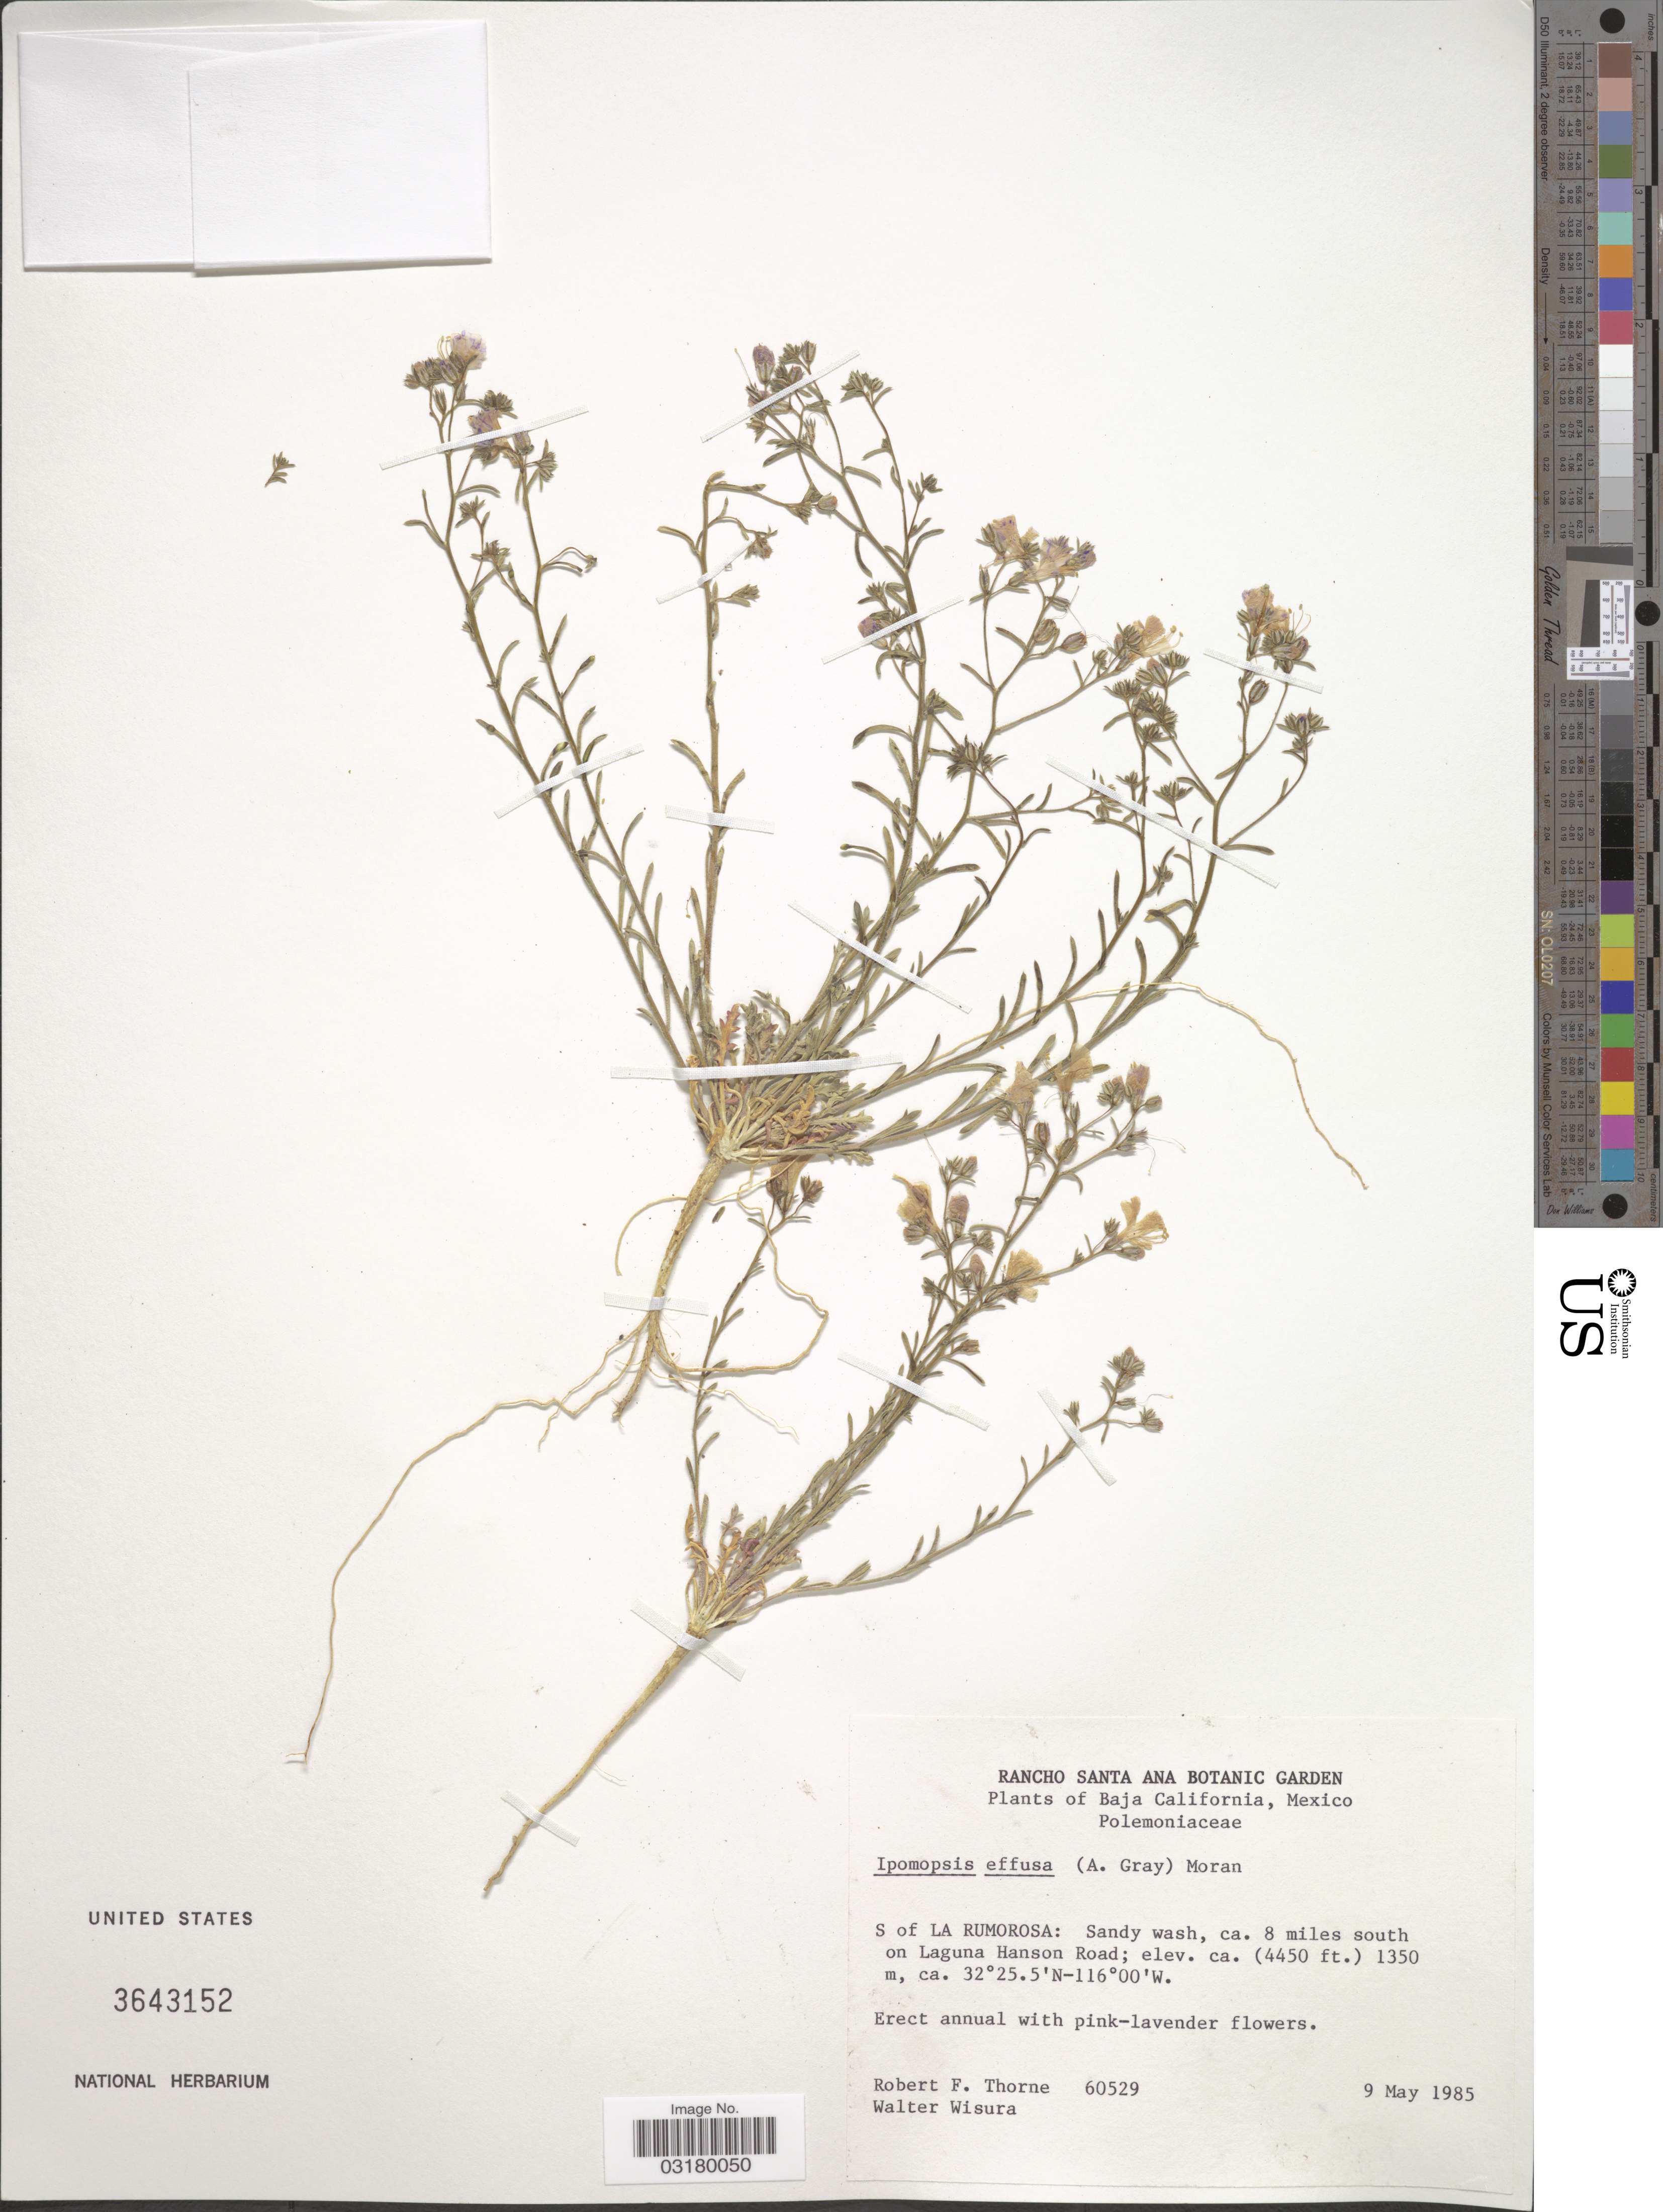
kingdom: Plantae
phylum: Tracheophyta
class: Magnoliopsida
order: Ericales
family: Polemoniaceae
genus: Ipomopsis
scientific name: Ipomopsis effusa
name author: (A. Gray) Moran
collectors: R. F. Thorne & W. Wisura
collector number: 60529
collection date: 1985-05-09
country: Mexico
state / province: Baja California Norte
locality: S of La Rumorosa: Sandy wash, ca. 8 miles south on Laguna Hanson Road.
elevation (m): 1356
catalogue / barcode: US 3643152